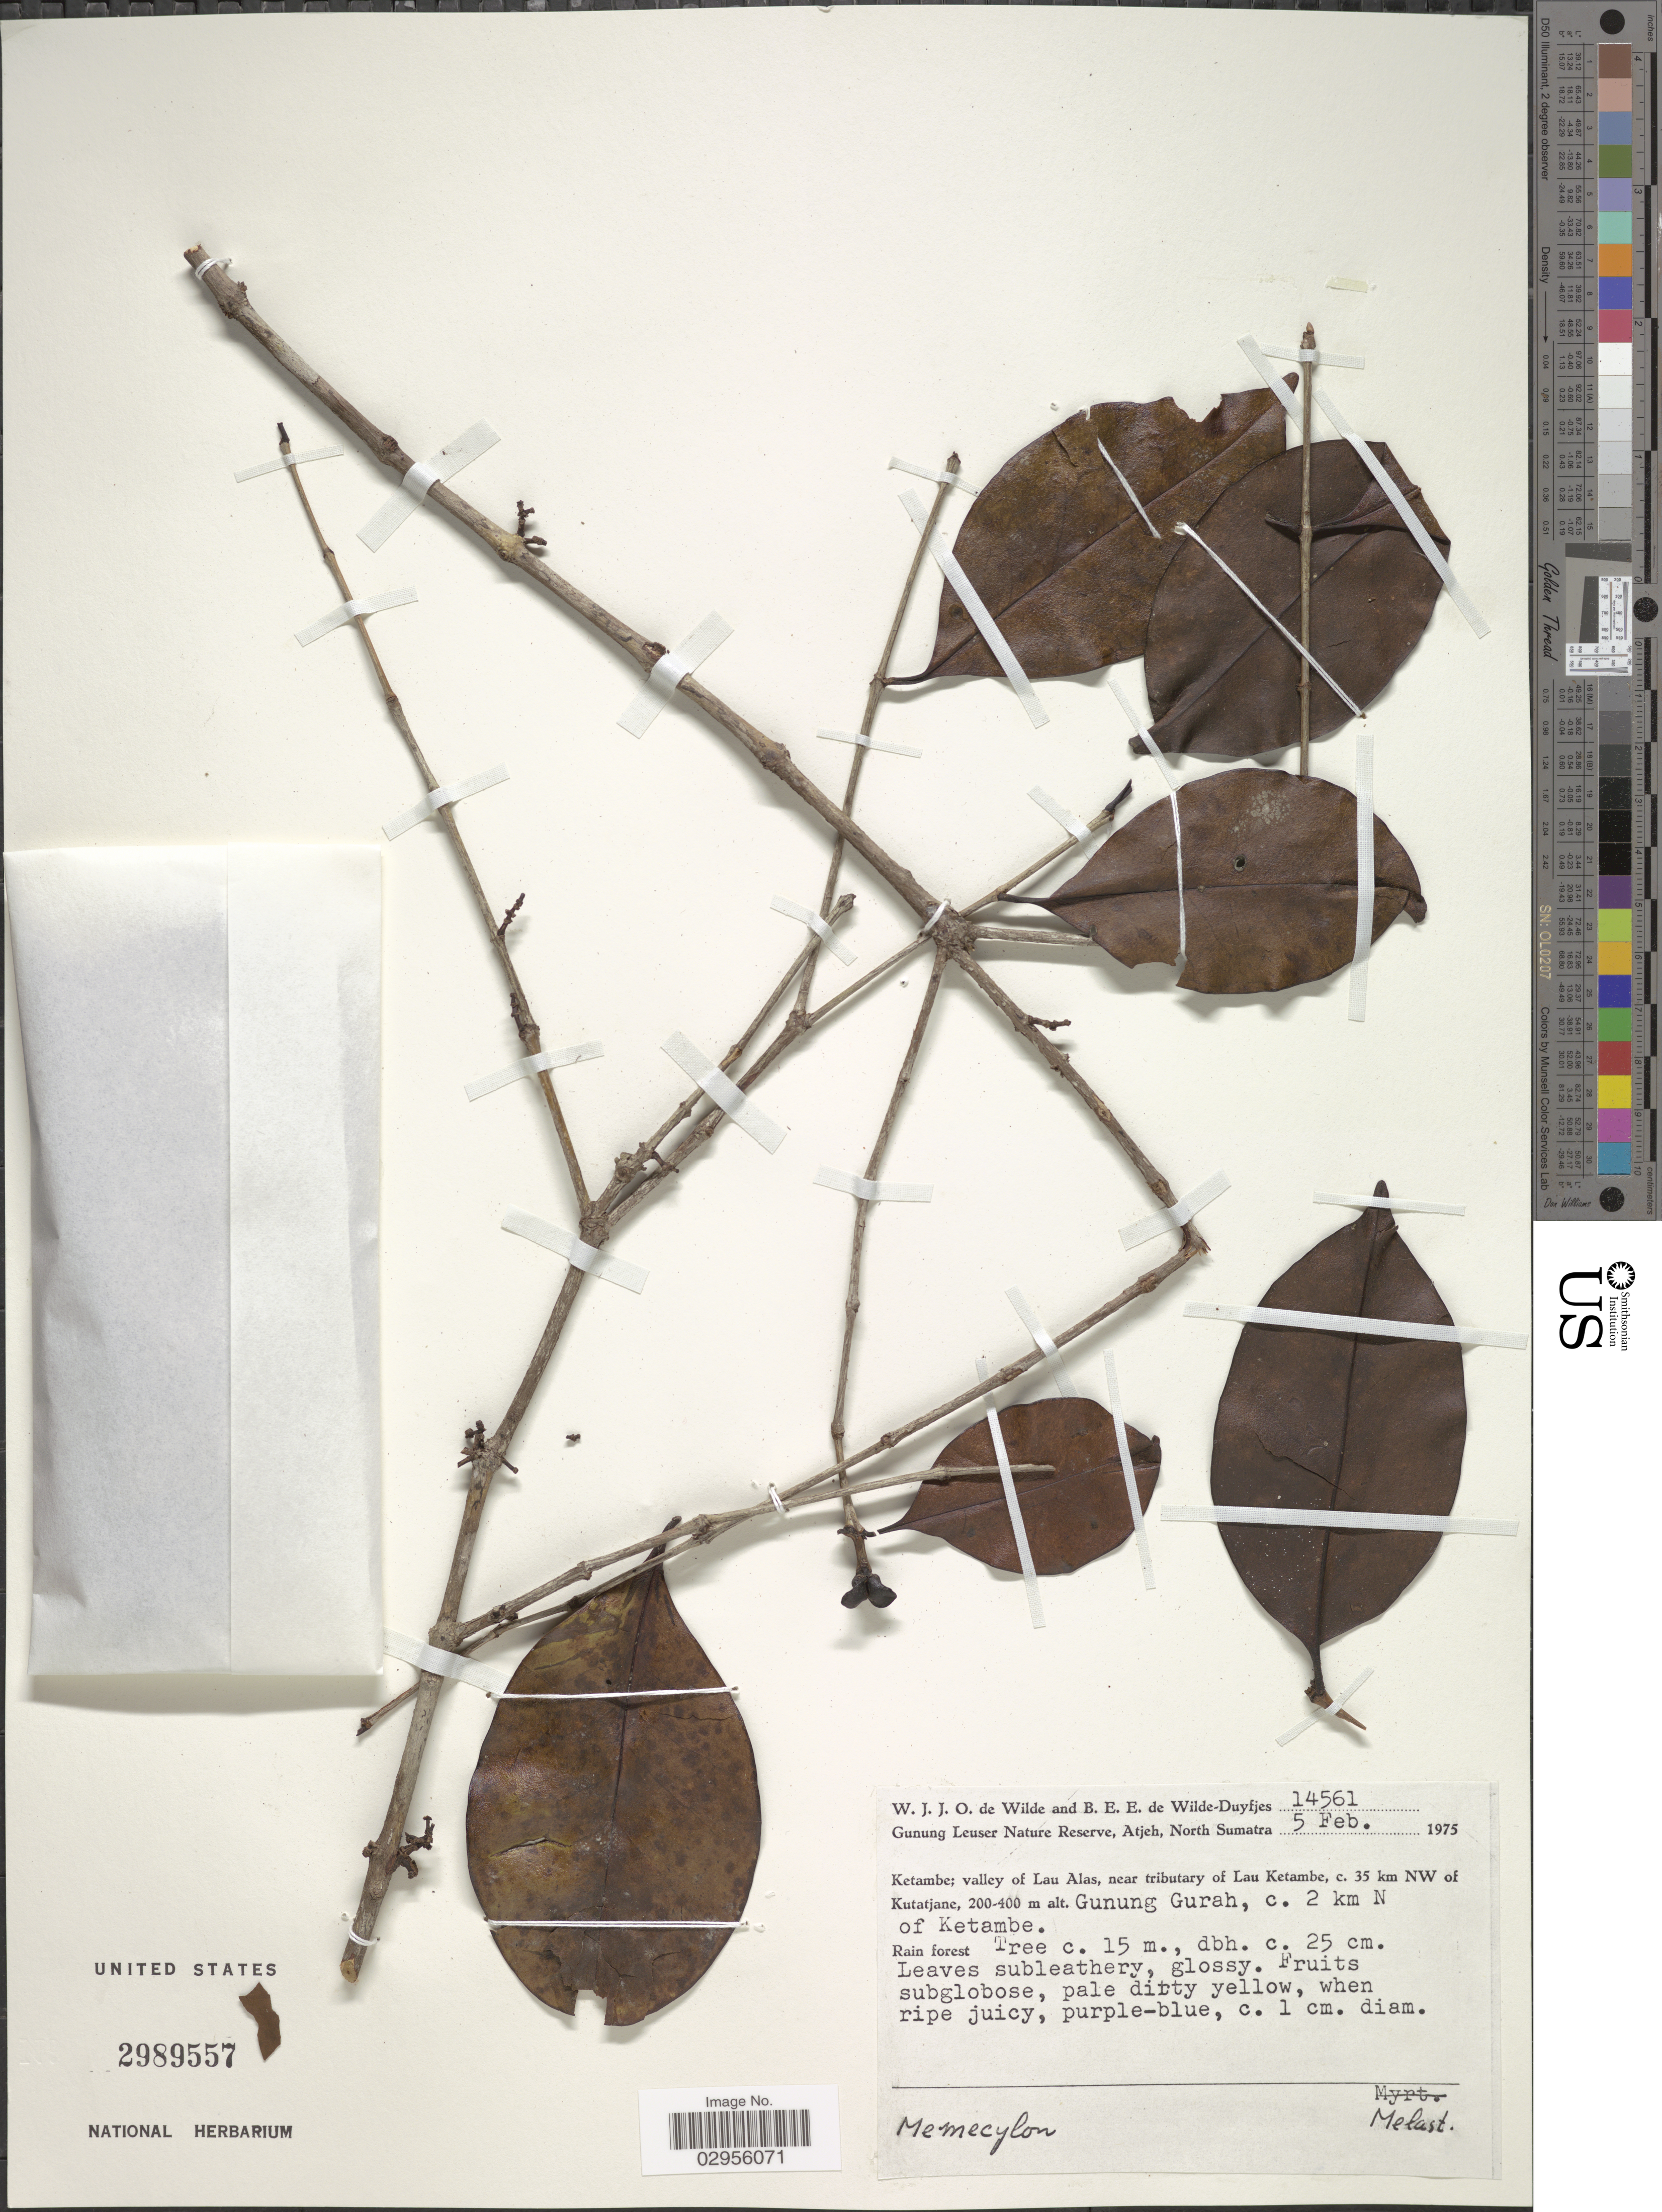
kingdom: Plantae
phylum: Tracheophyta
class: Magnoliopsida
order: Myrtales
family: Melastomataceae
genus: Memecylon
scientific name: Memecylon sp.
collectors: W. J. de Wilde & B. E. de Wilde-Duyfjes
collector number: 14561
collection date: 1975-02-05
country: Indonesia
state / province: Sumatra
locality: Gunung Leuser Nature Reserve, Atjeh, North Sumatra. Ketambe; valley of Lau Alas, near tributary of Lau Ketambe, c. 35 km NW of Kutatjane. Gunung Gurah, c. 2 km N of Ketambe.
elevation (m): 200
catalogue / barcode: US 2989557